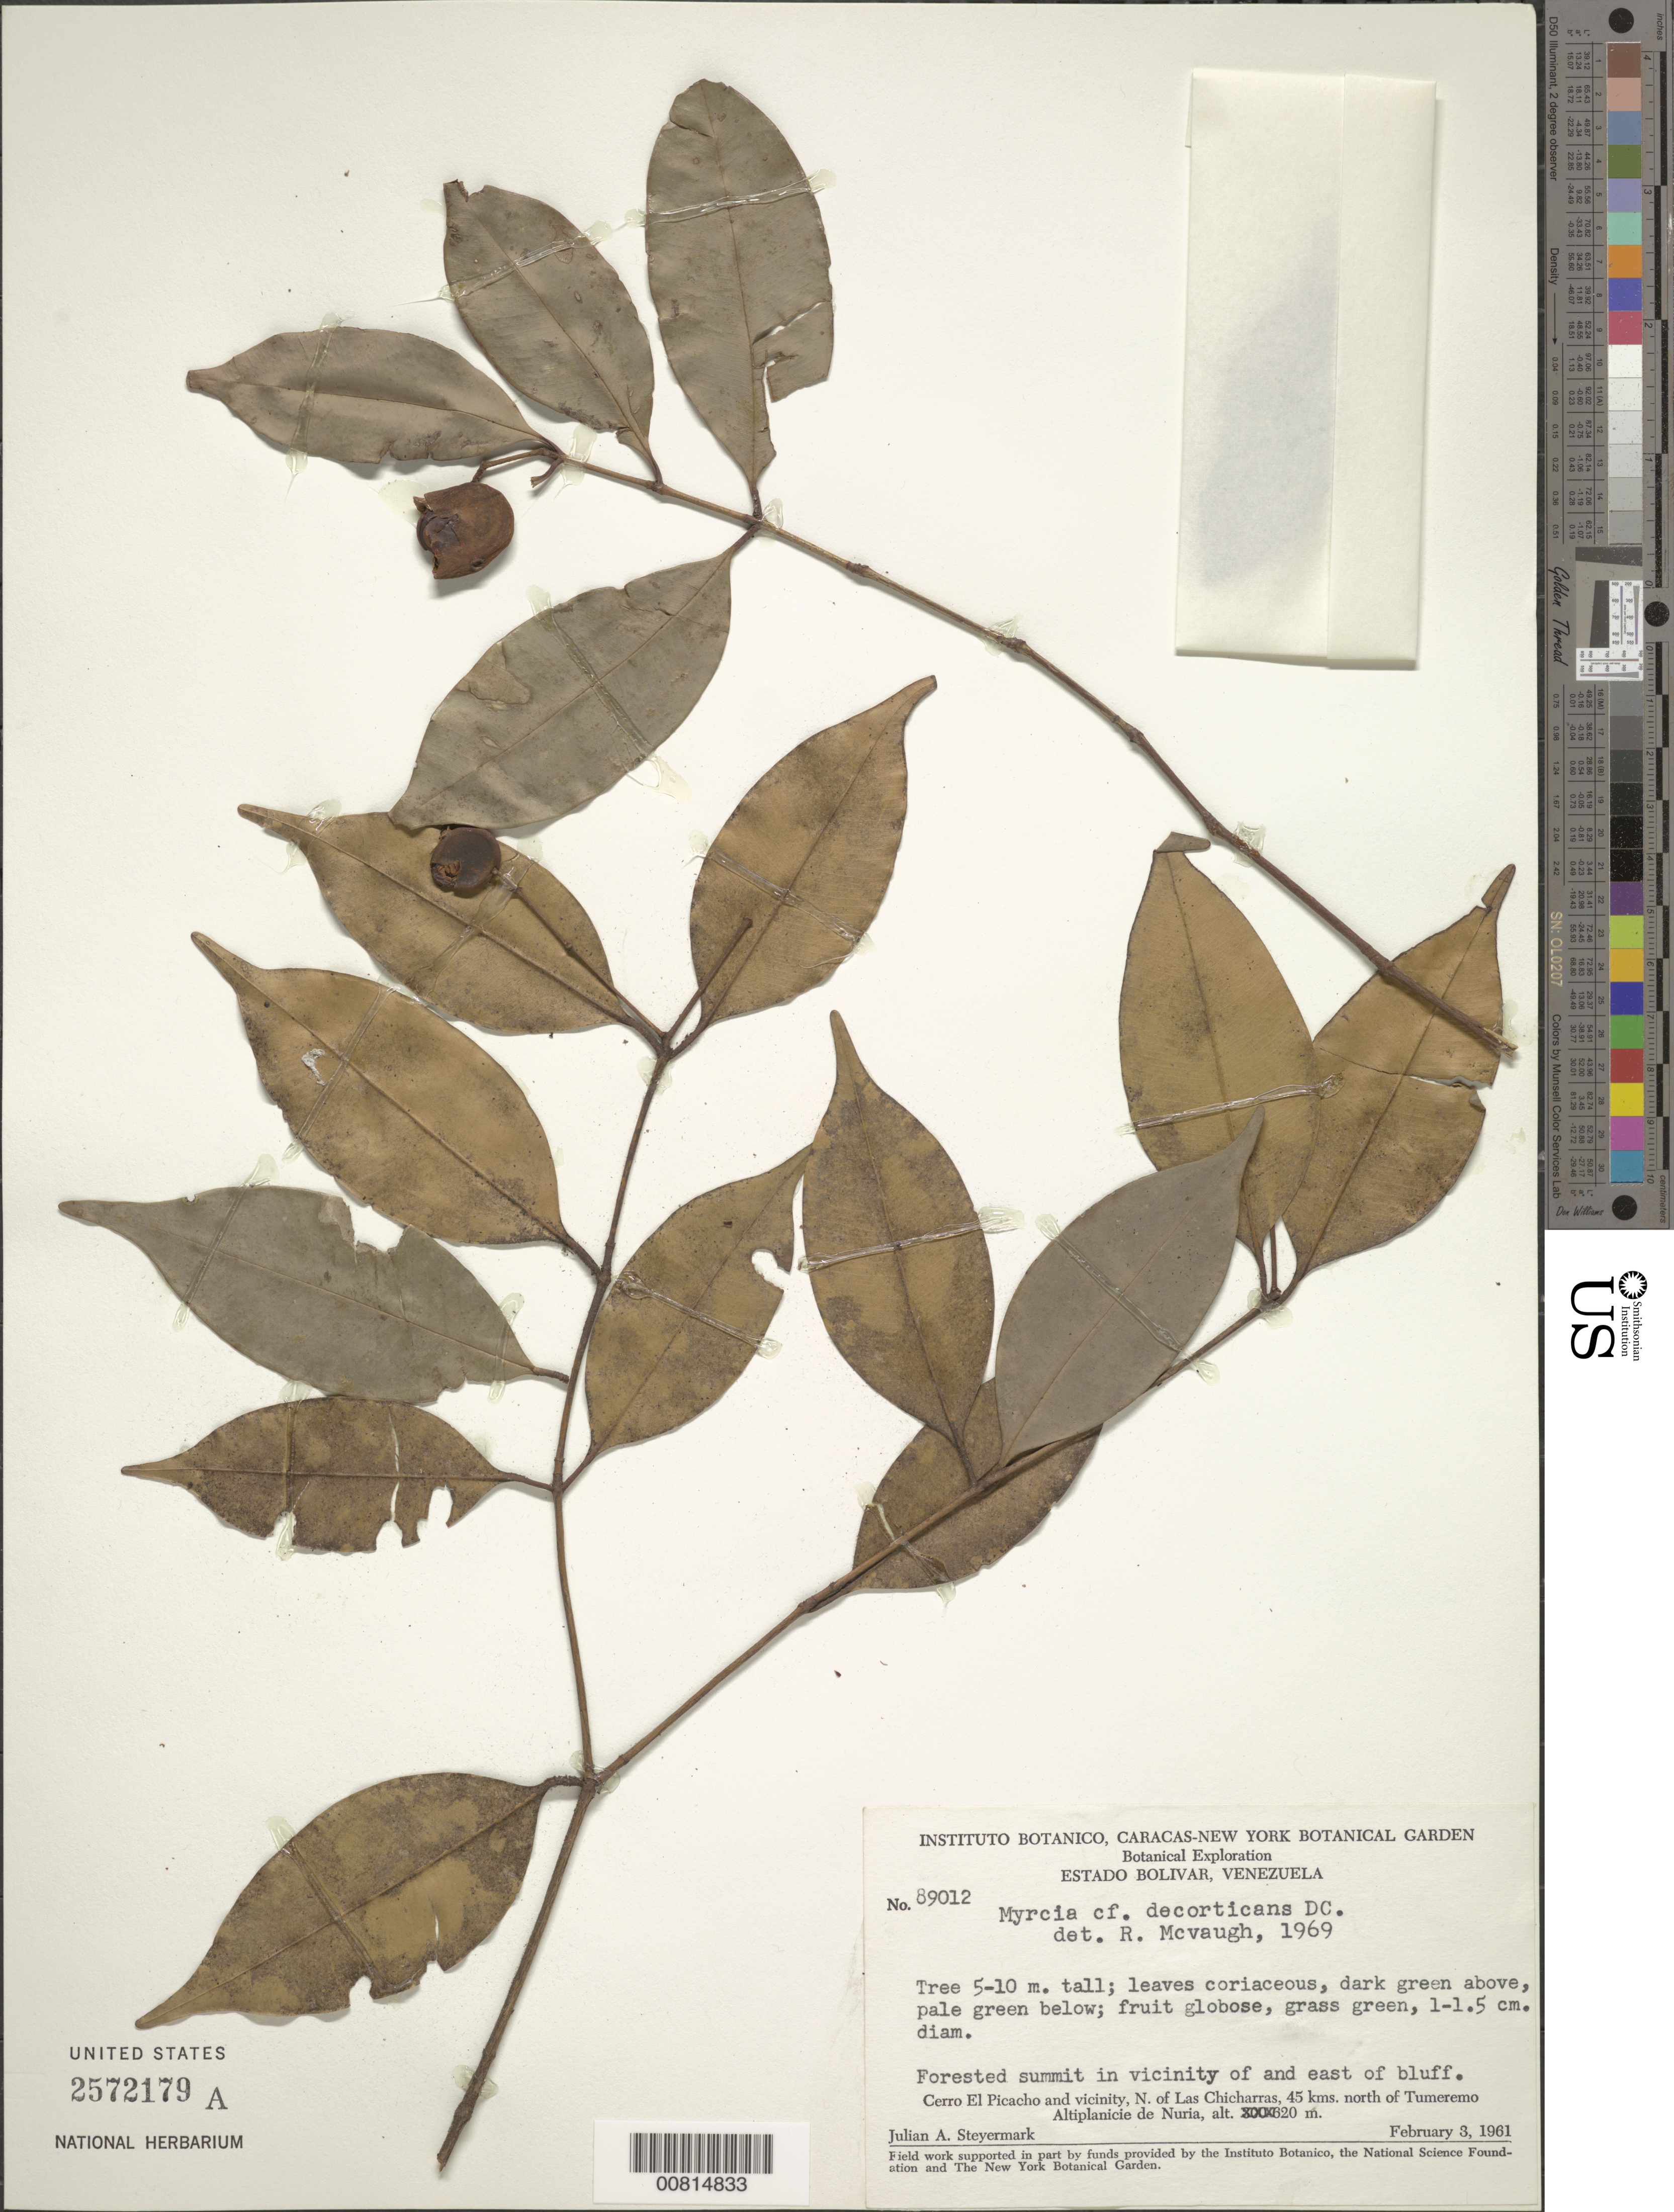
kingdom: Plantae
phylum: Tracheophyta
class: Magnoliopsida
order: Myrtales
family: Myrtaceae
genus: Myrcia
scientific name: Myrcia decorticans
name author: DC.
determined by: McVaugh, R.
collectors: J. Steyermark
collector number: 89012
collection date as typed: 3-Feb-61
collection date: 1961-02-03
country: Venezuela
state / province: Bolívar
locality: Cerro El Picacho, N of Las Chicharras, 45 km N of Tumeremo, Altiplanicie de Nuria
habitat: Forested summit in vicinity of and east of bluff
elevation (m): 620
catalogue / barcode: US 2572179A